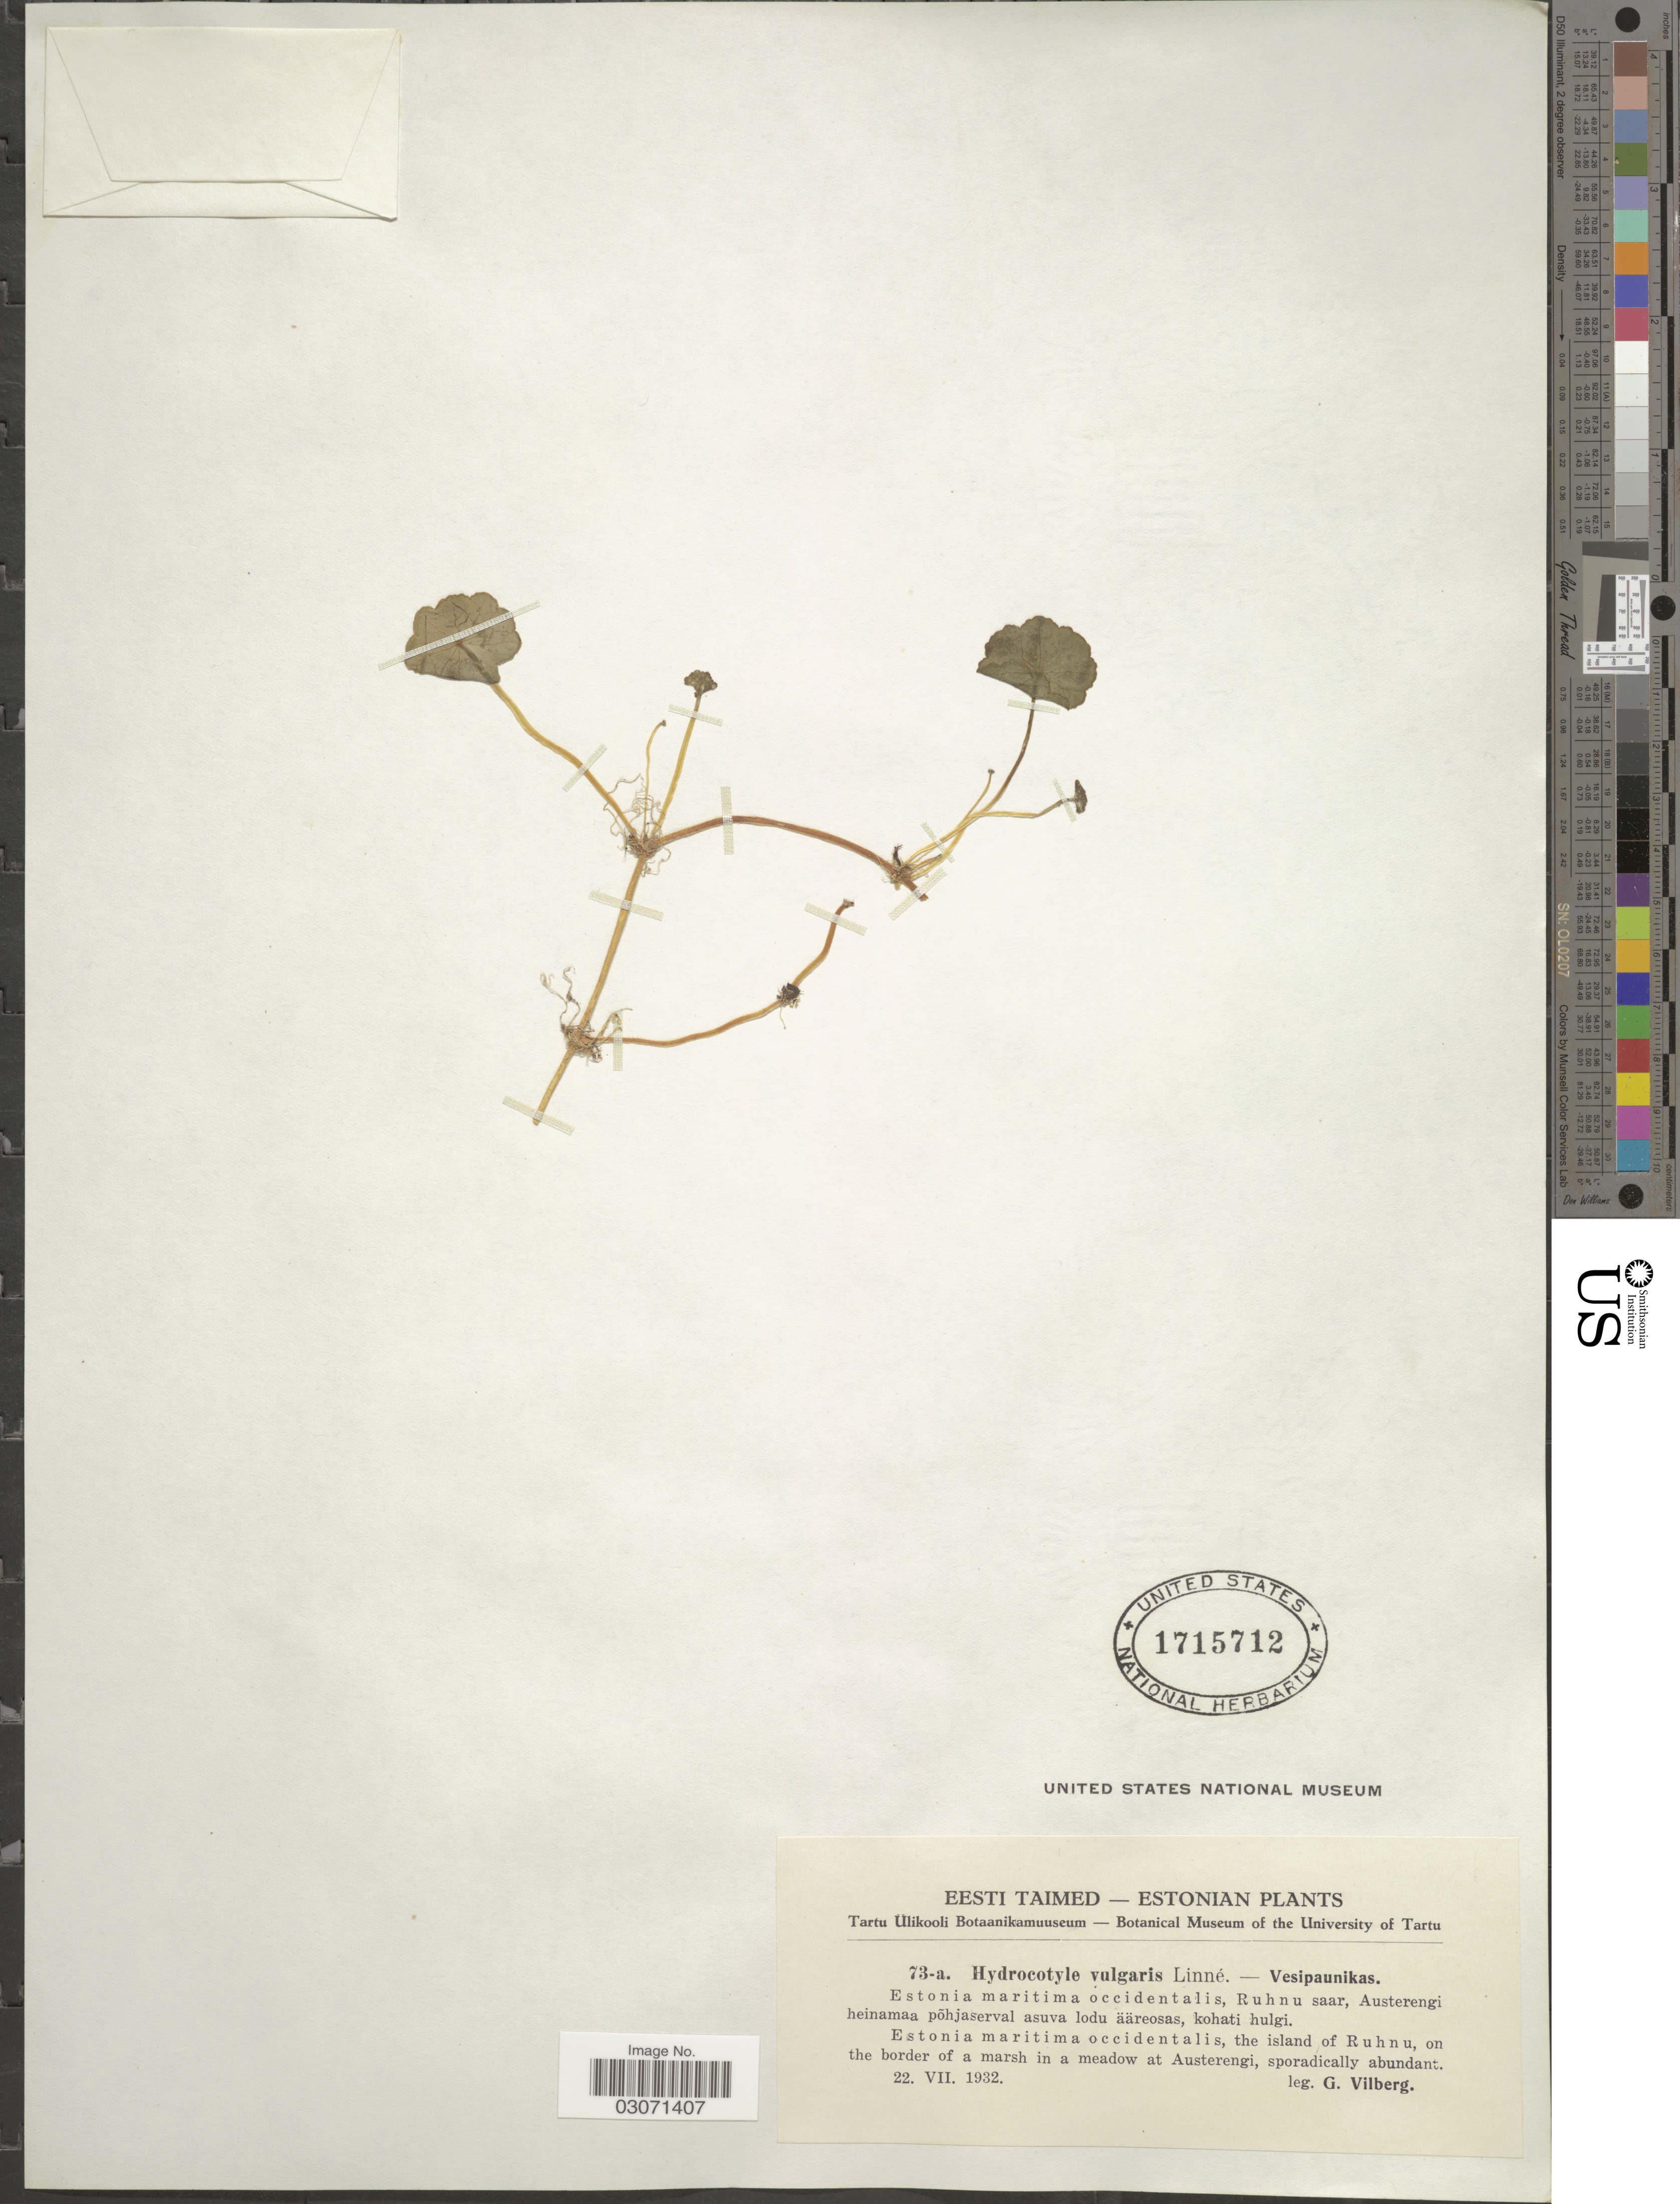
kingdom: Plantae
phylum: Tracheophyta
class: Magnoliopsida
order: Apiales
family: Araliaceae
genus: Hydrocotyle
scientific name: Hydrocotyle vulgaris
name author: L.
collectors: G. Vilberg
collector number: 73-a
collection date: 1932-07-22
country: Estonia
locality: Estonia maritima occidentalis, the island of Ruhnu, on the border of a marsh in a meadow at Austerengi.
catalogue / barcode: US 1715712